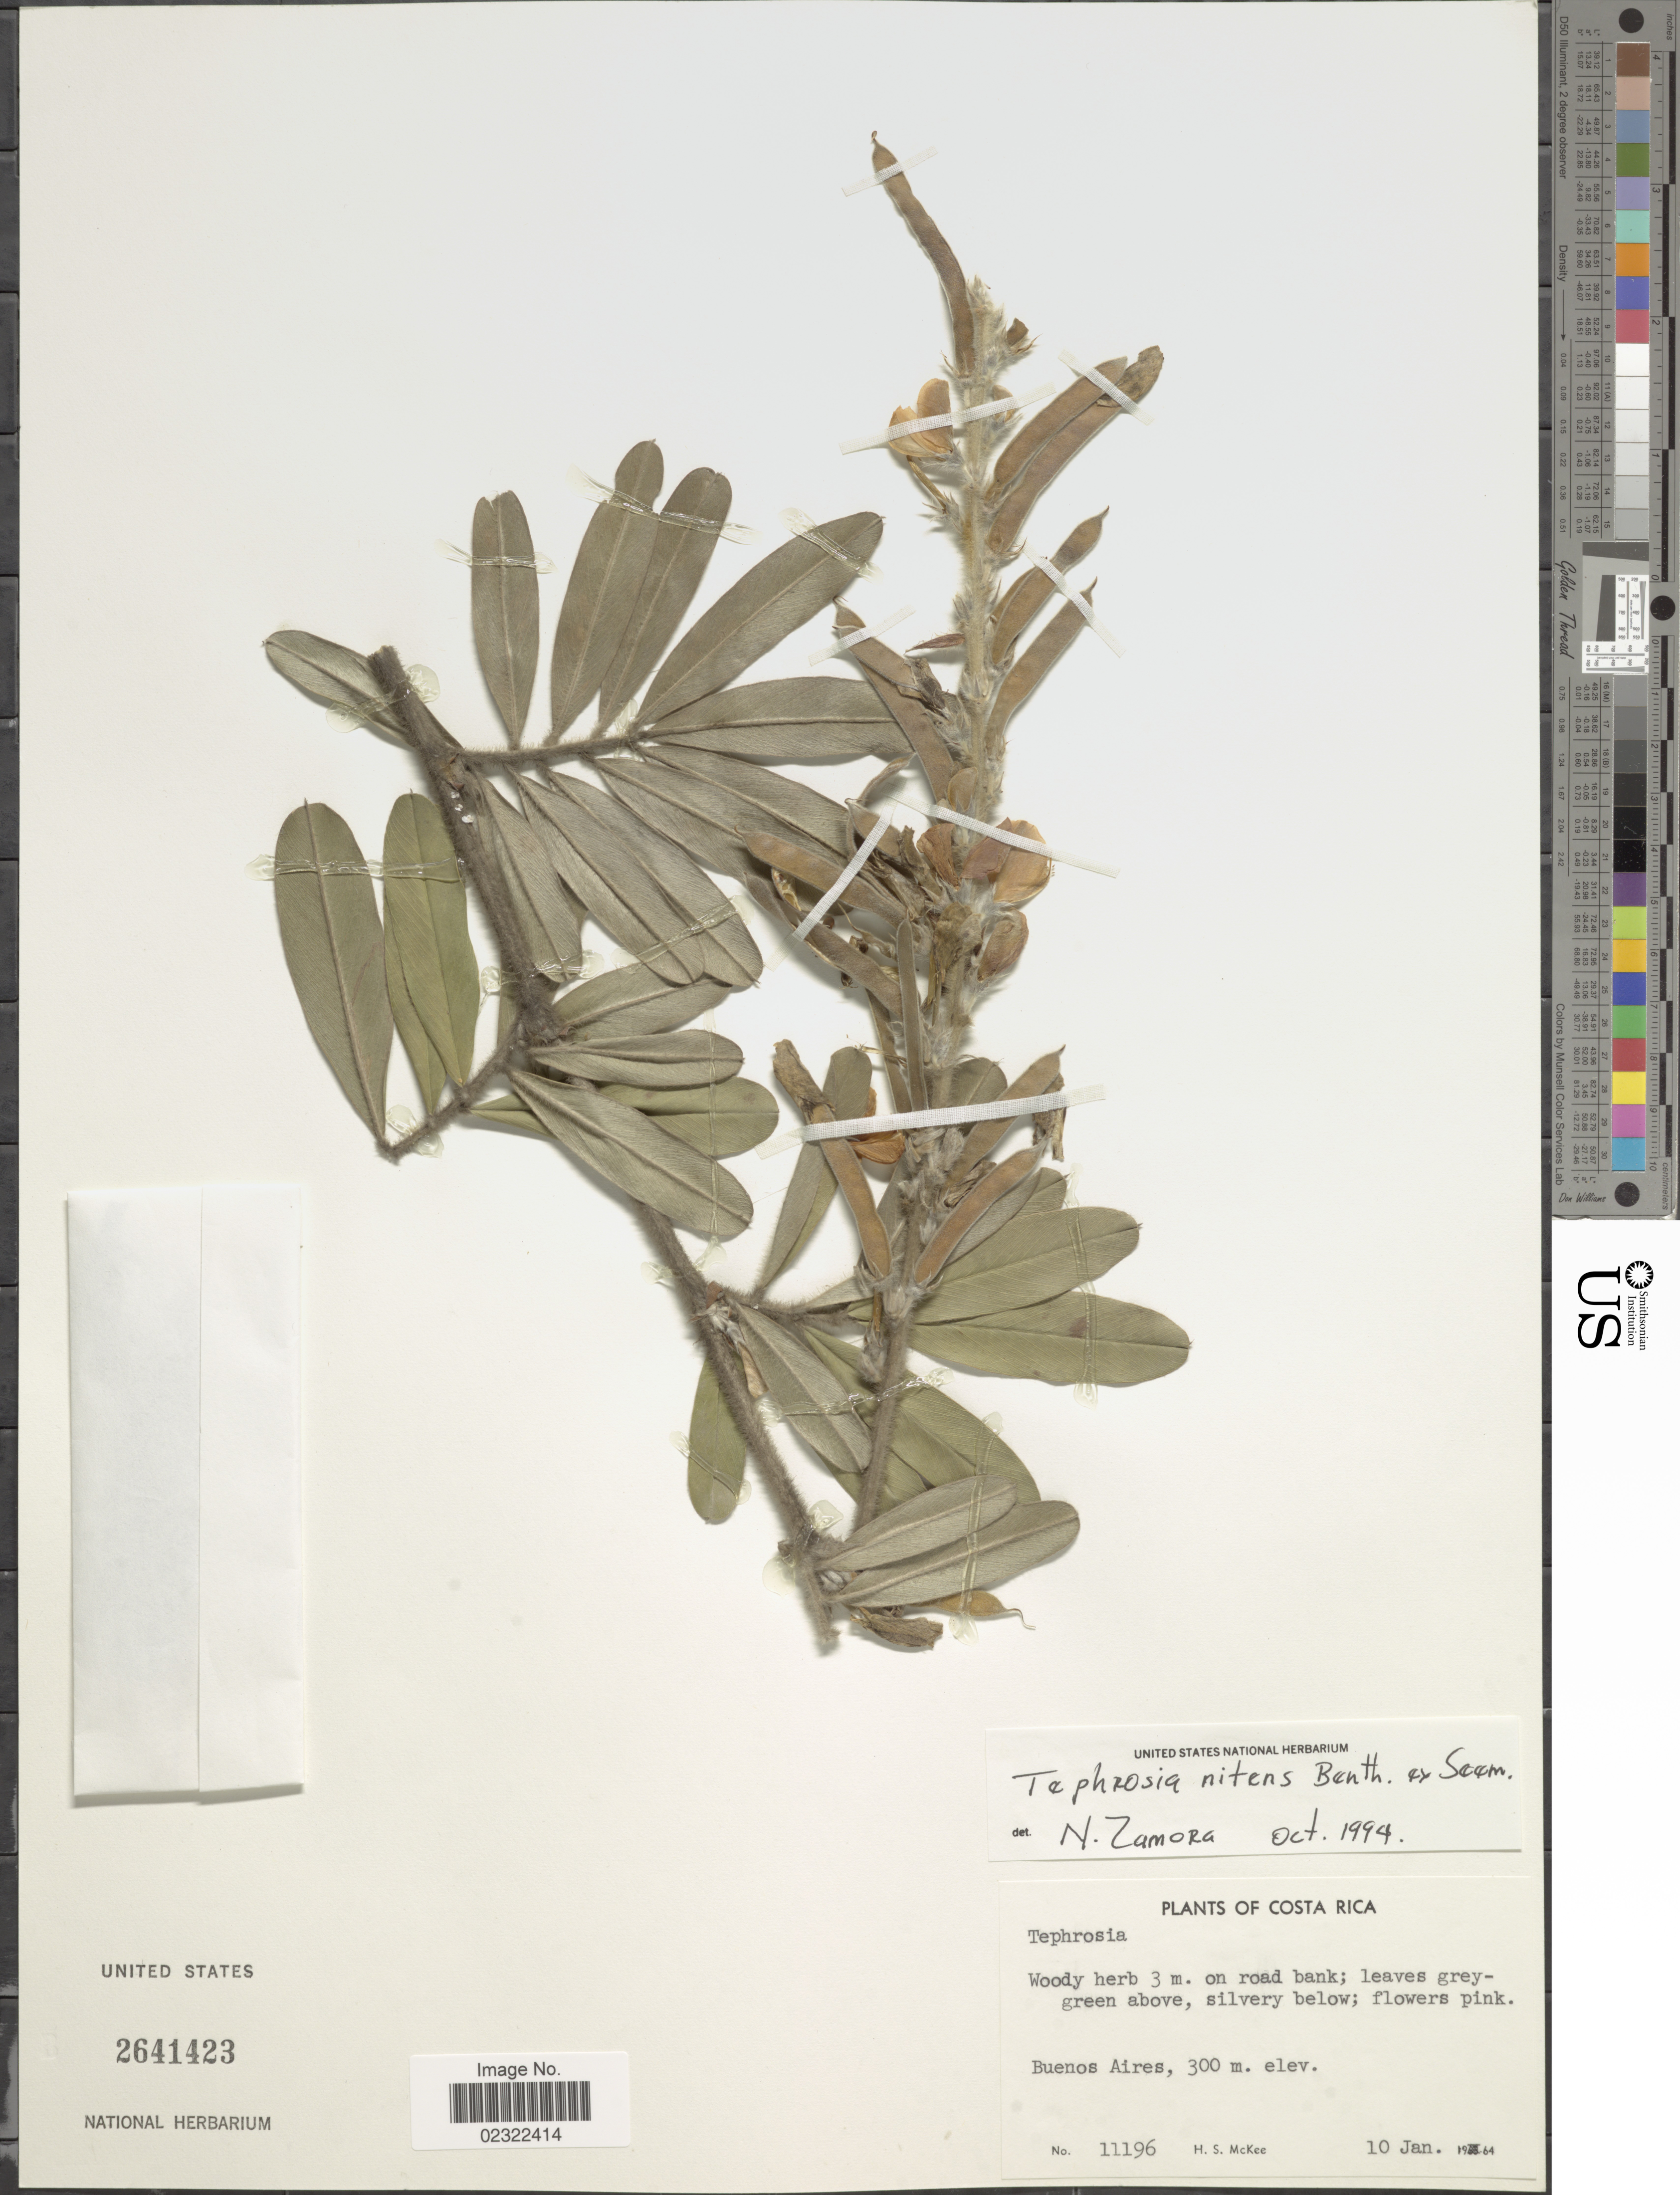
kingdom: Plantae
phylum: Tracheophyta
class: Magnoliopsida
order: Fabales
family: Fabaceae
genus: Tephrosia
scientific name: Tephrosia nitens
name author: Benth.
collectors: H. S. McKee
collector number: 11196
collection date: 1964-01-10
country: Costa Rica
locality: Costa Rica. Buenos Aires.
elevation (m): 300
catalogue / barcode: US 2641423